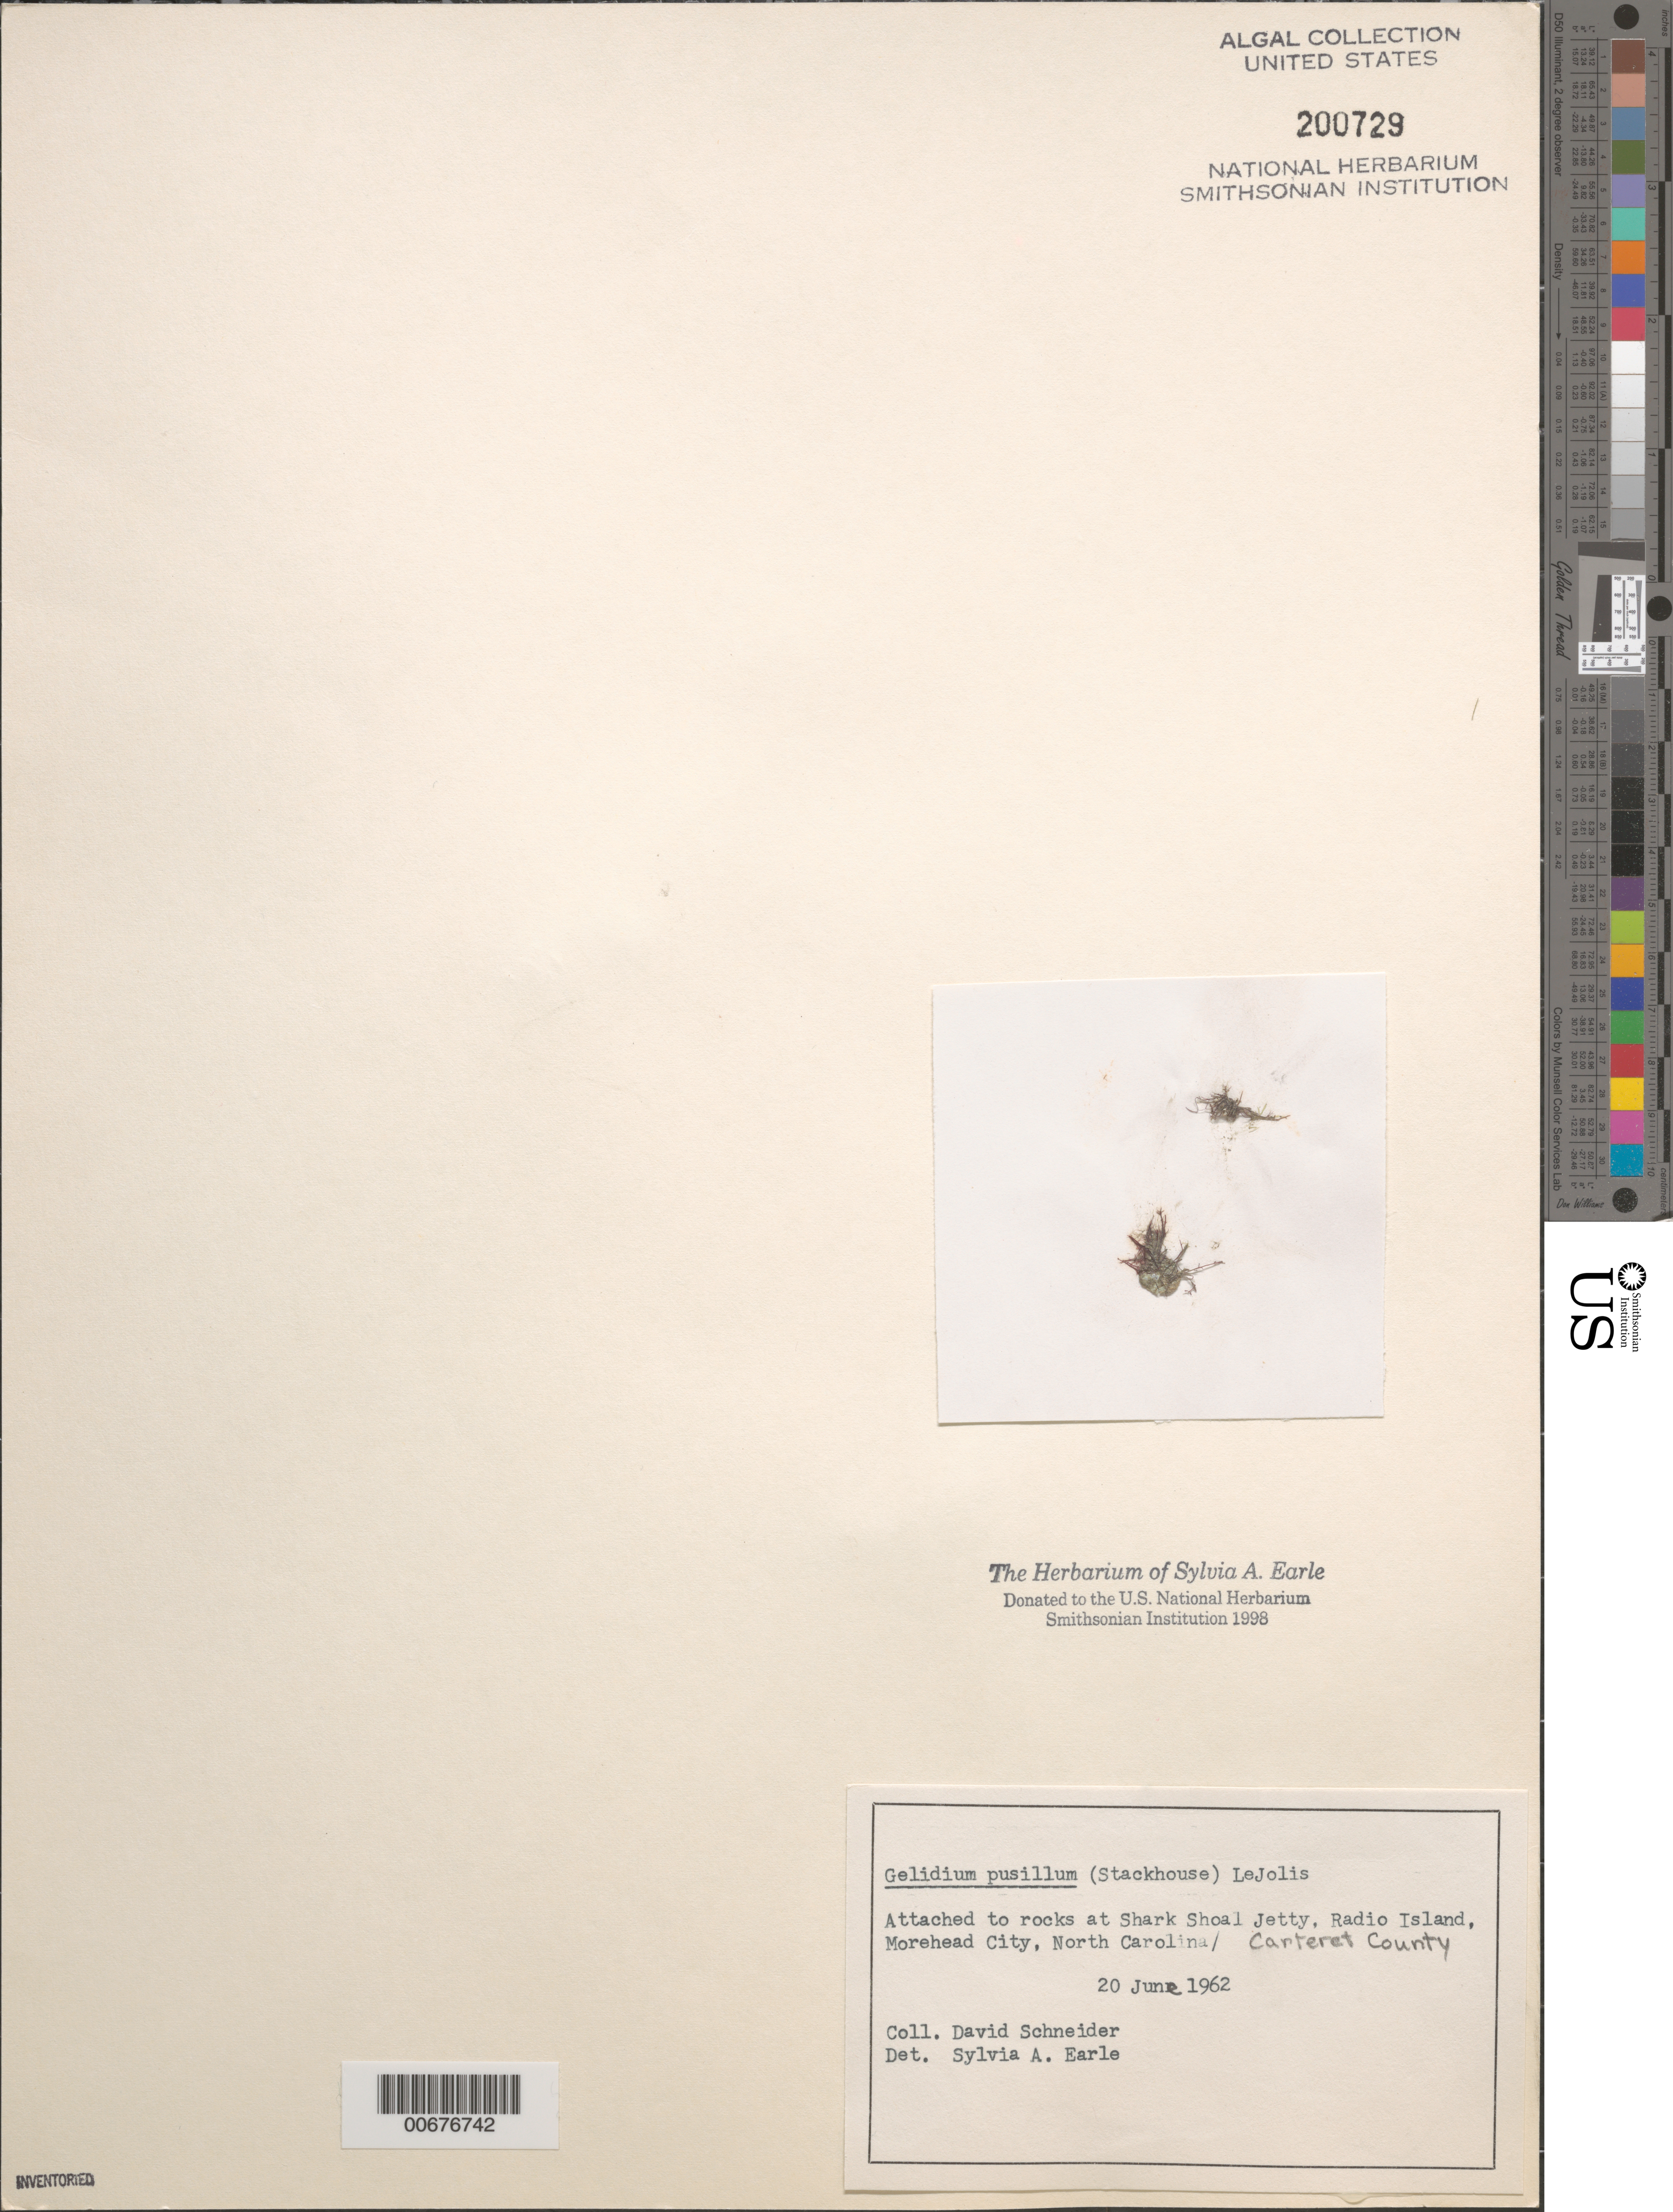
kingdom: Plantae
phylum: Rhodophyta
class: Florideophyceae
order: Gelidiales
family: Gelidiaceae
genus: Gelidium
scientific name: Gelidium pusillum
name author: (Stackh.) Le Jol.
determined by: Earle, S. A.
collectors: D. Schneider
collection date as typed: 20 Jun 1962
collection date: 1962-06-20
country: United States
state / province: North Carolina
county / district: Carteret County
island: Radio Island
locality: Shark Shoal Jetty, Morehead City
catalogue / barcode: US 200729